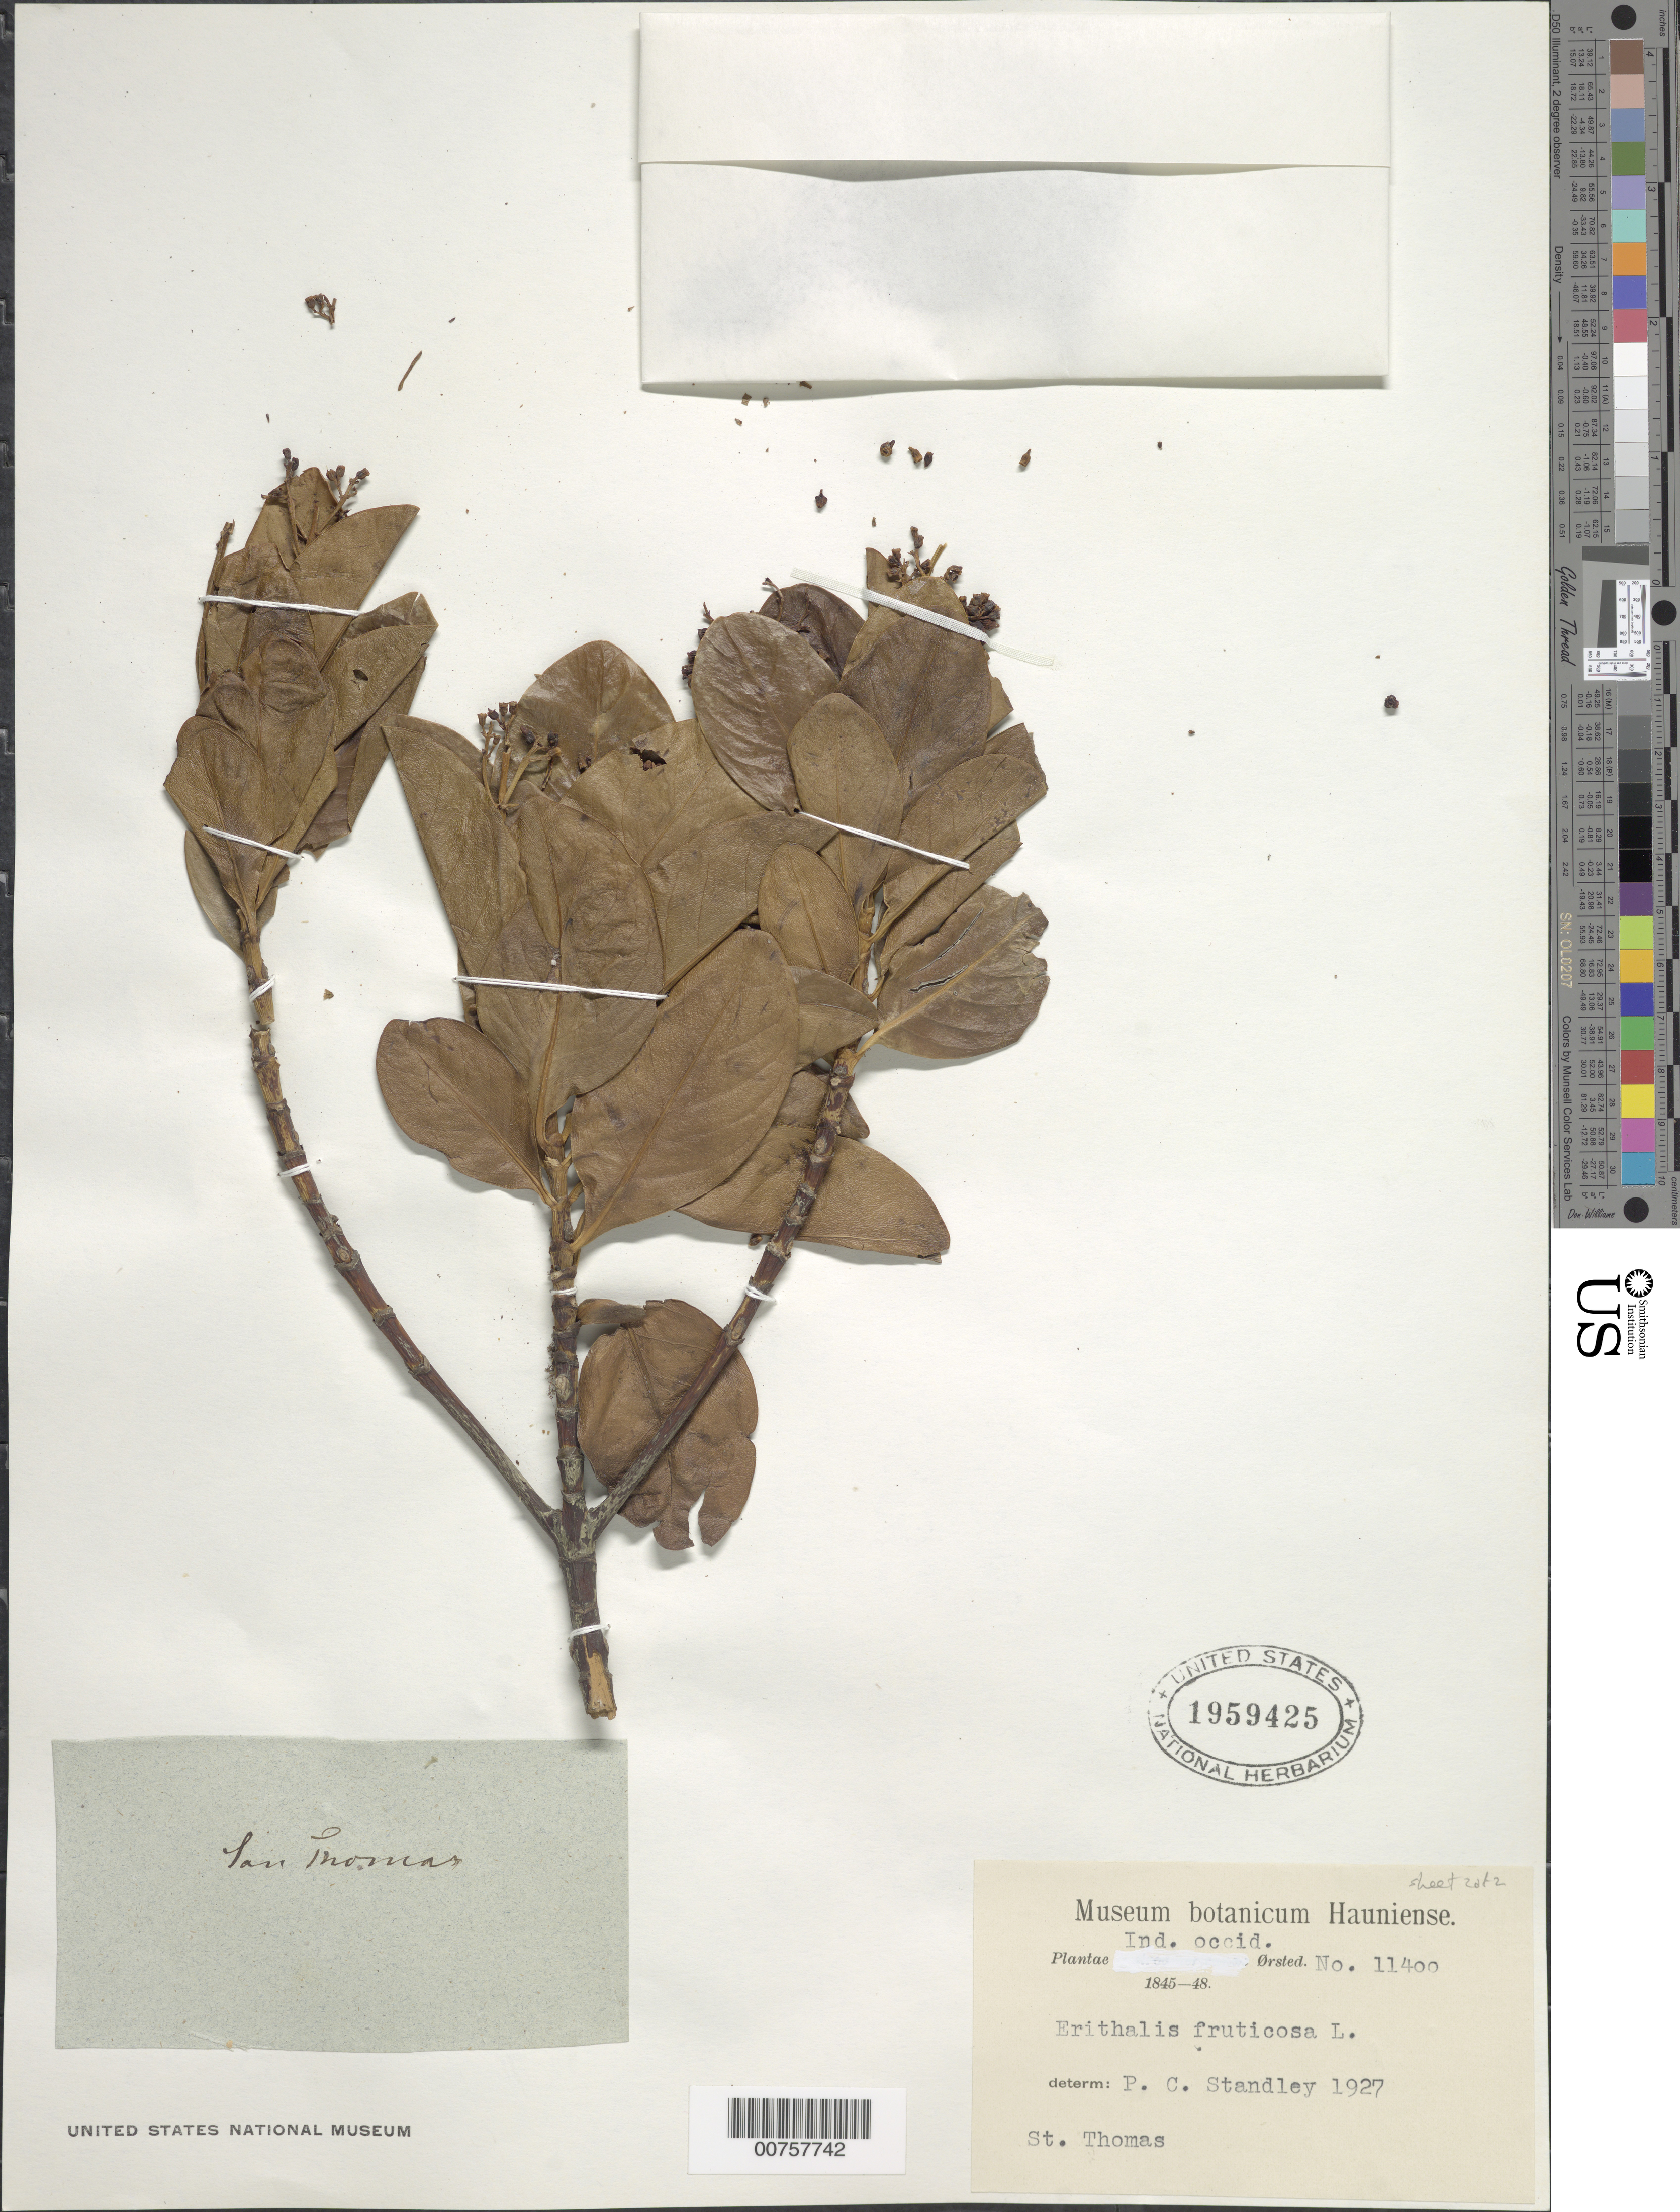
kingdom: Plantae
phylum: Tracheophyta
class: Magnoliopsida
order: Gentianales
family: Rubiaceae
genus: Erithalis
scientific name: Erithalis fruticosa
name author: L.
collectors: A. S. Oersted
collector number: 11400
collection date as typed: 1845 to -- --- 1848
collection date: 1845/1848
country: U.S. Virgin Islands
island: St. Thomas Island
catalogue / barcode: US 1959425